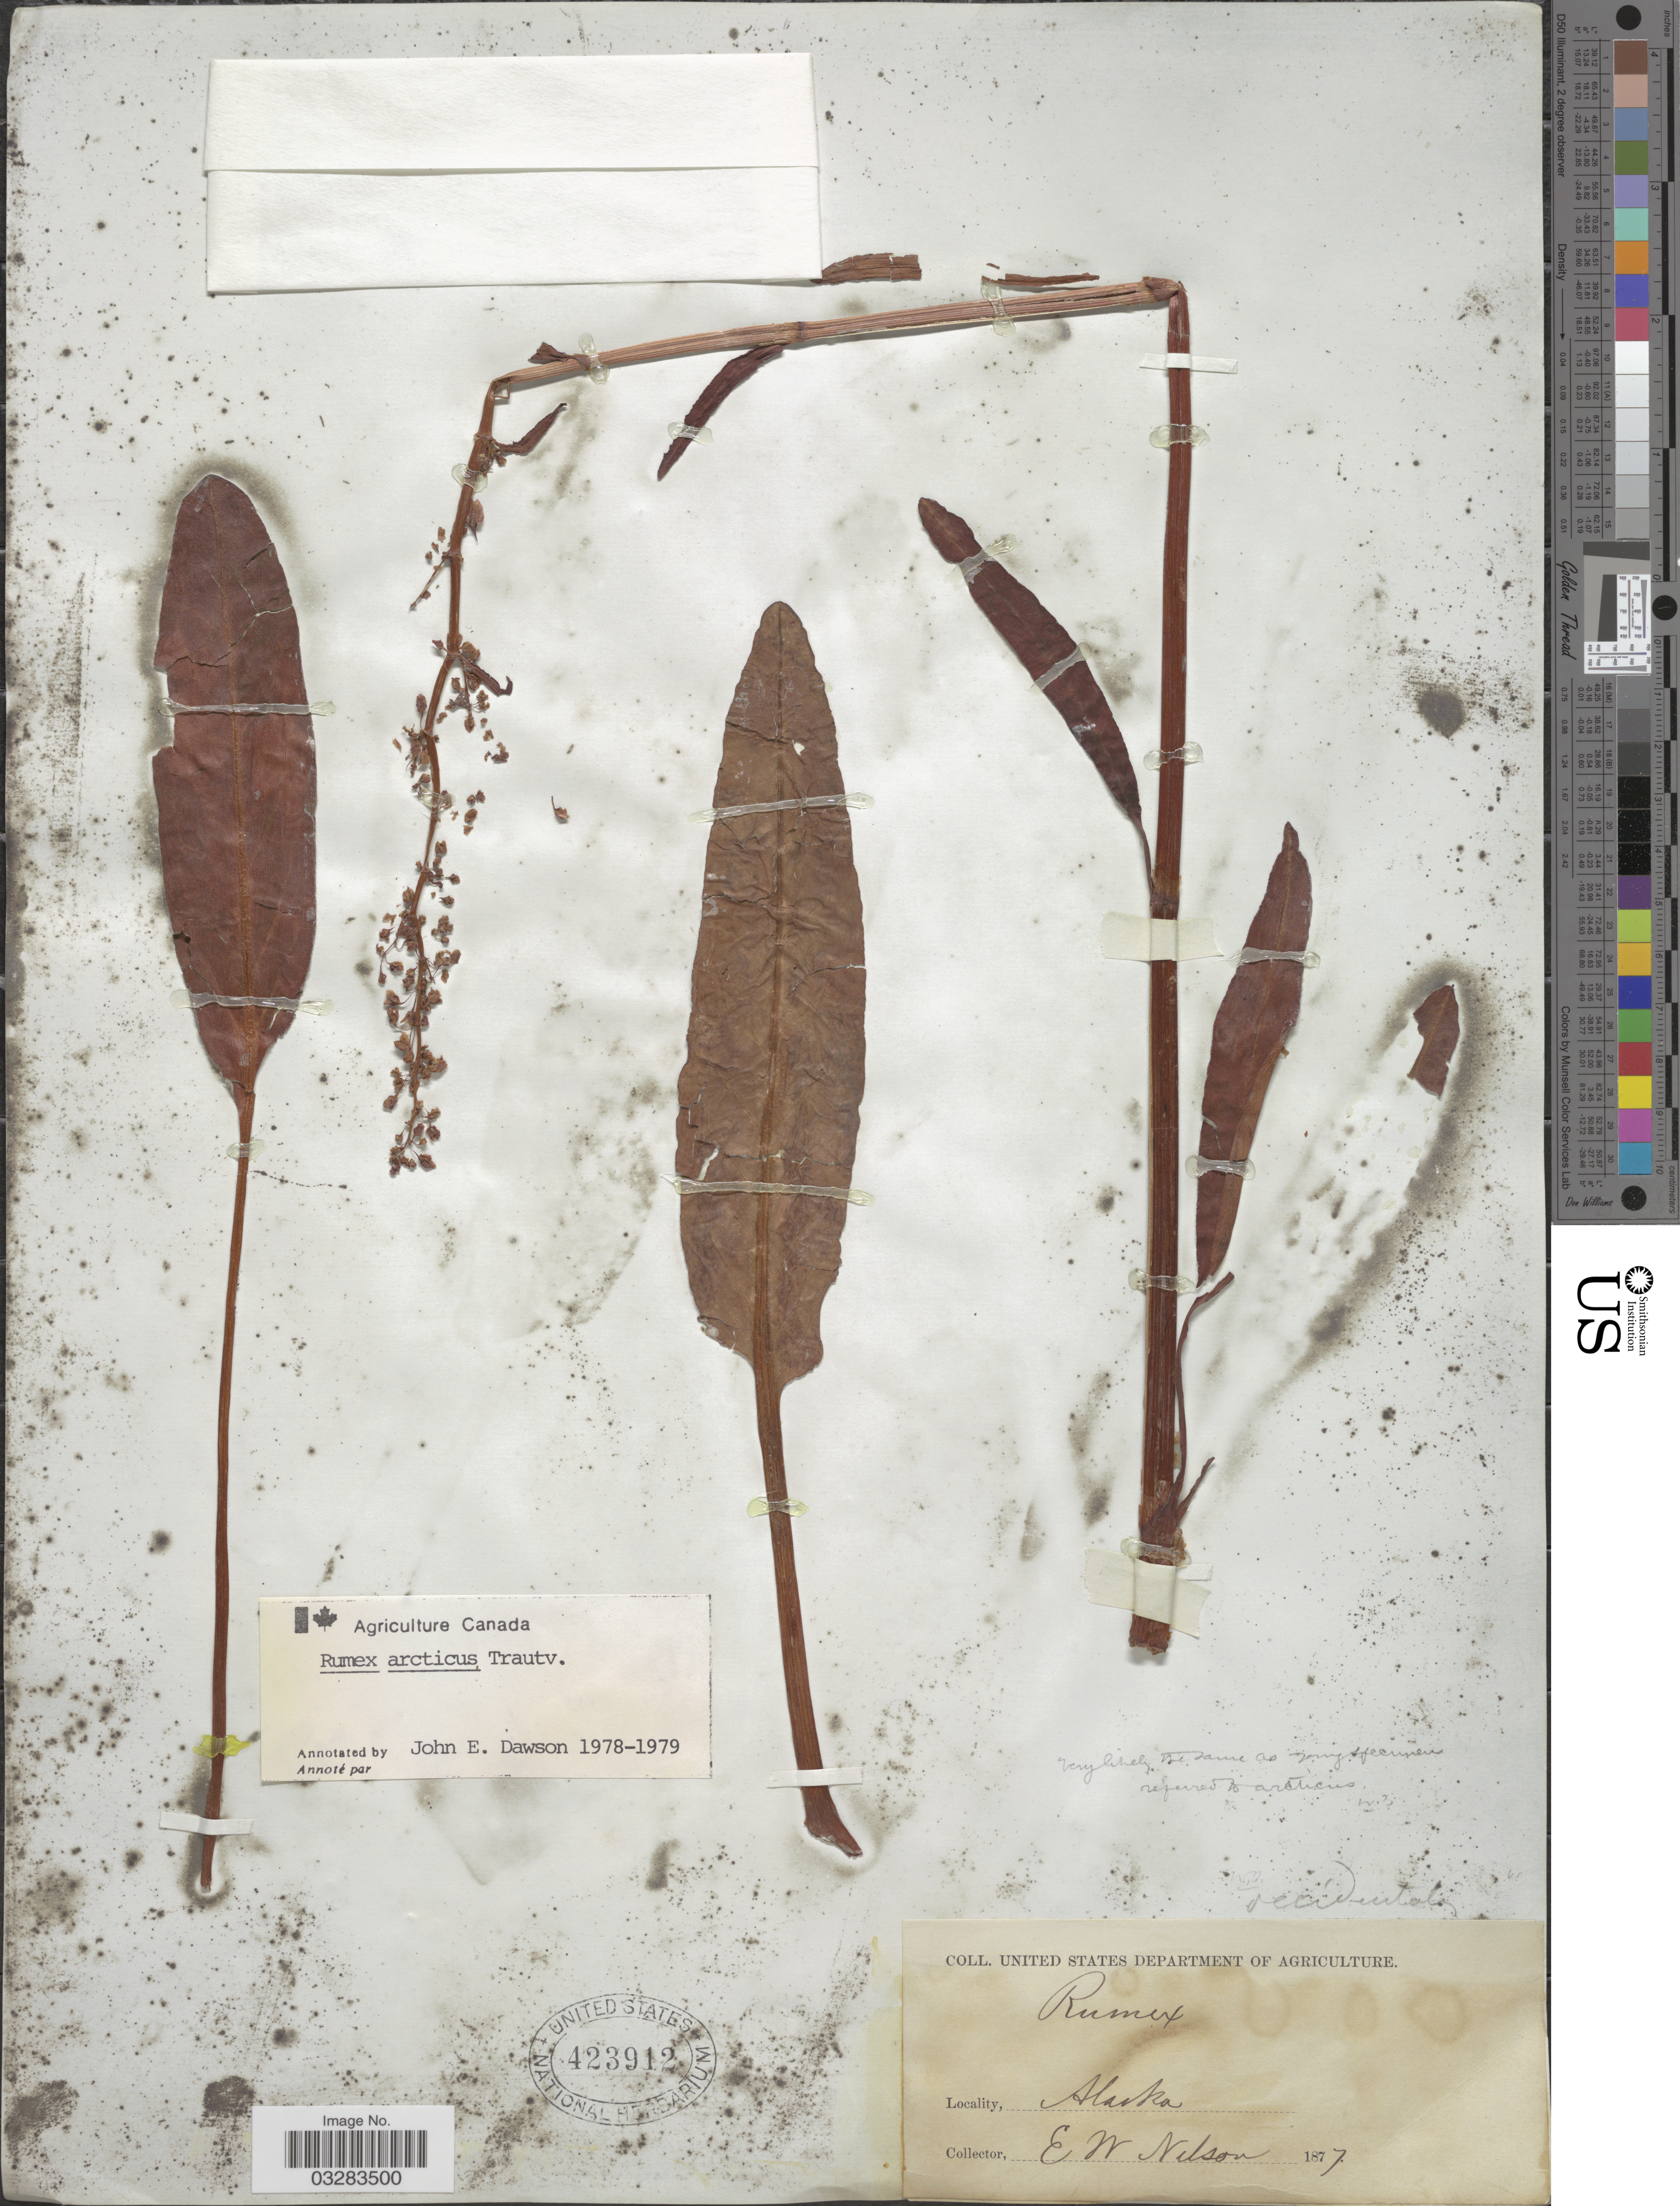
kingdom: Plantae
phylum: Tracheophyta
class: Magnoliopsida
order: Caryophyllales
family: Polygonaceae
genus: Rumex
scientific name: Rumex arcticus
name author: Trautv.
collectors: E. W. Nelson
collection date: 1877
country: United States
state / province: Alaska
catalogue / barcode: US 423912